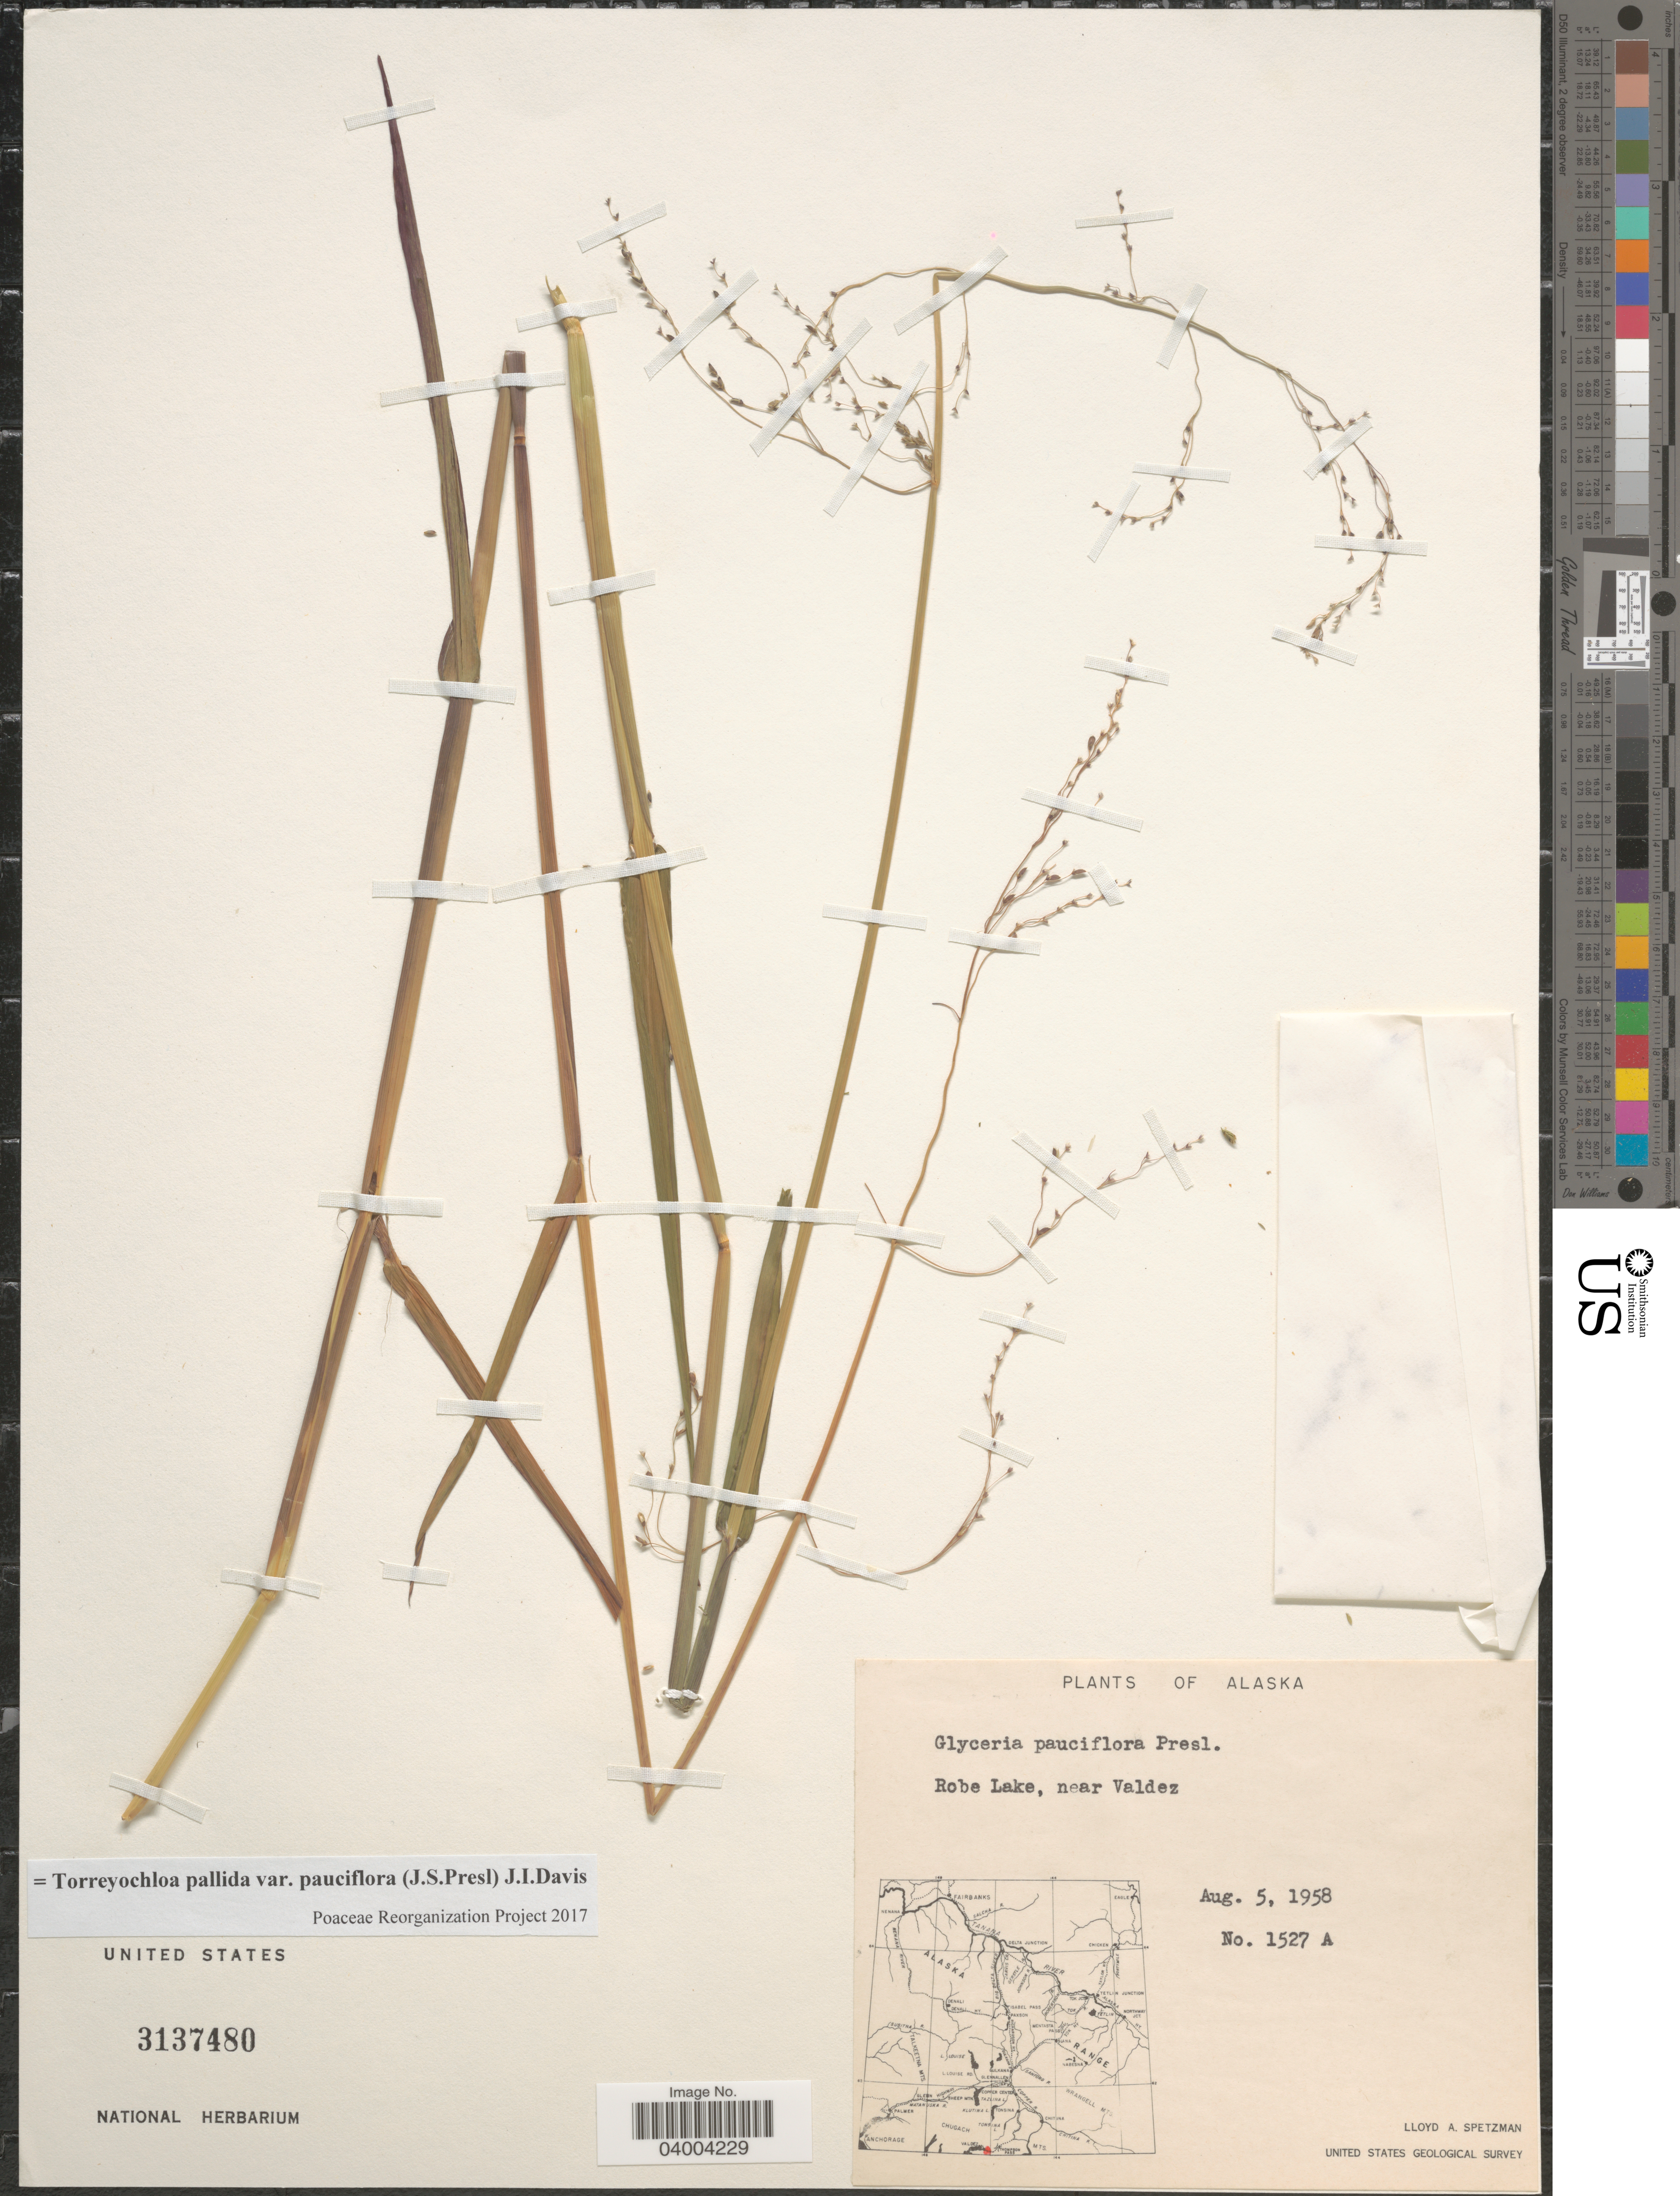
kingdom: Plantae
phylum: Tracheophyta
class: Liliopsida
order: Poales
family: Poaceae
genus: Torreyochloa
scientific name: Torreyochloa pallida var. pauciflora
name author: (J. Presl) J.I. Davis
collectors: L. Spetzman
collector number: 1527A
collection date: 1958-08-05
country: United States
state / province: Alaska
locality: Robe Lake, near Valdez.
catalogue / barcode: US 3137480